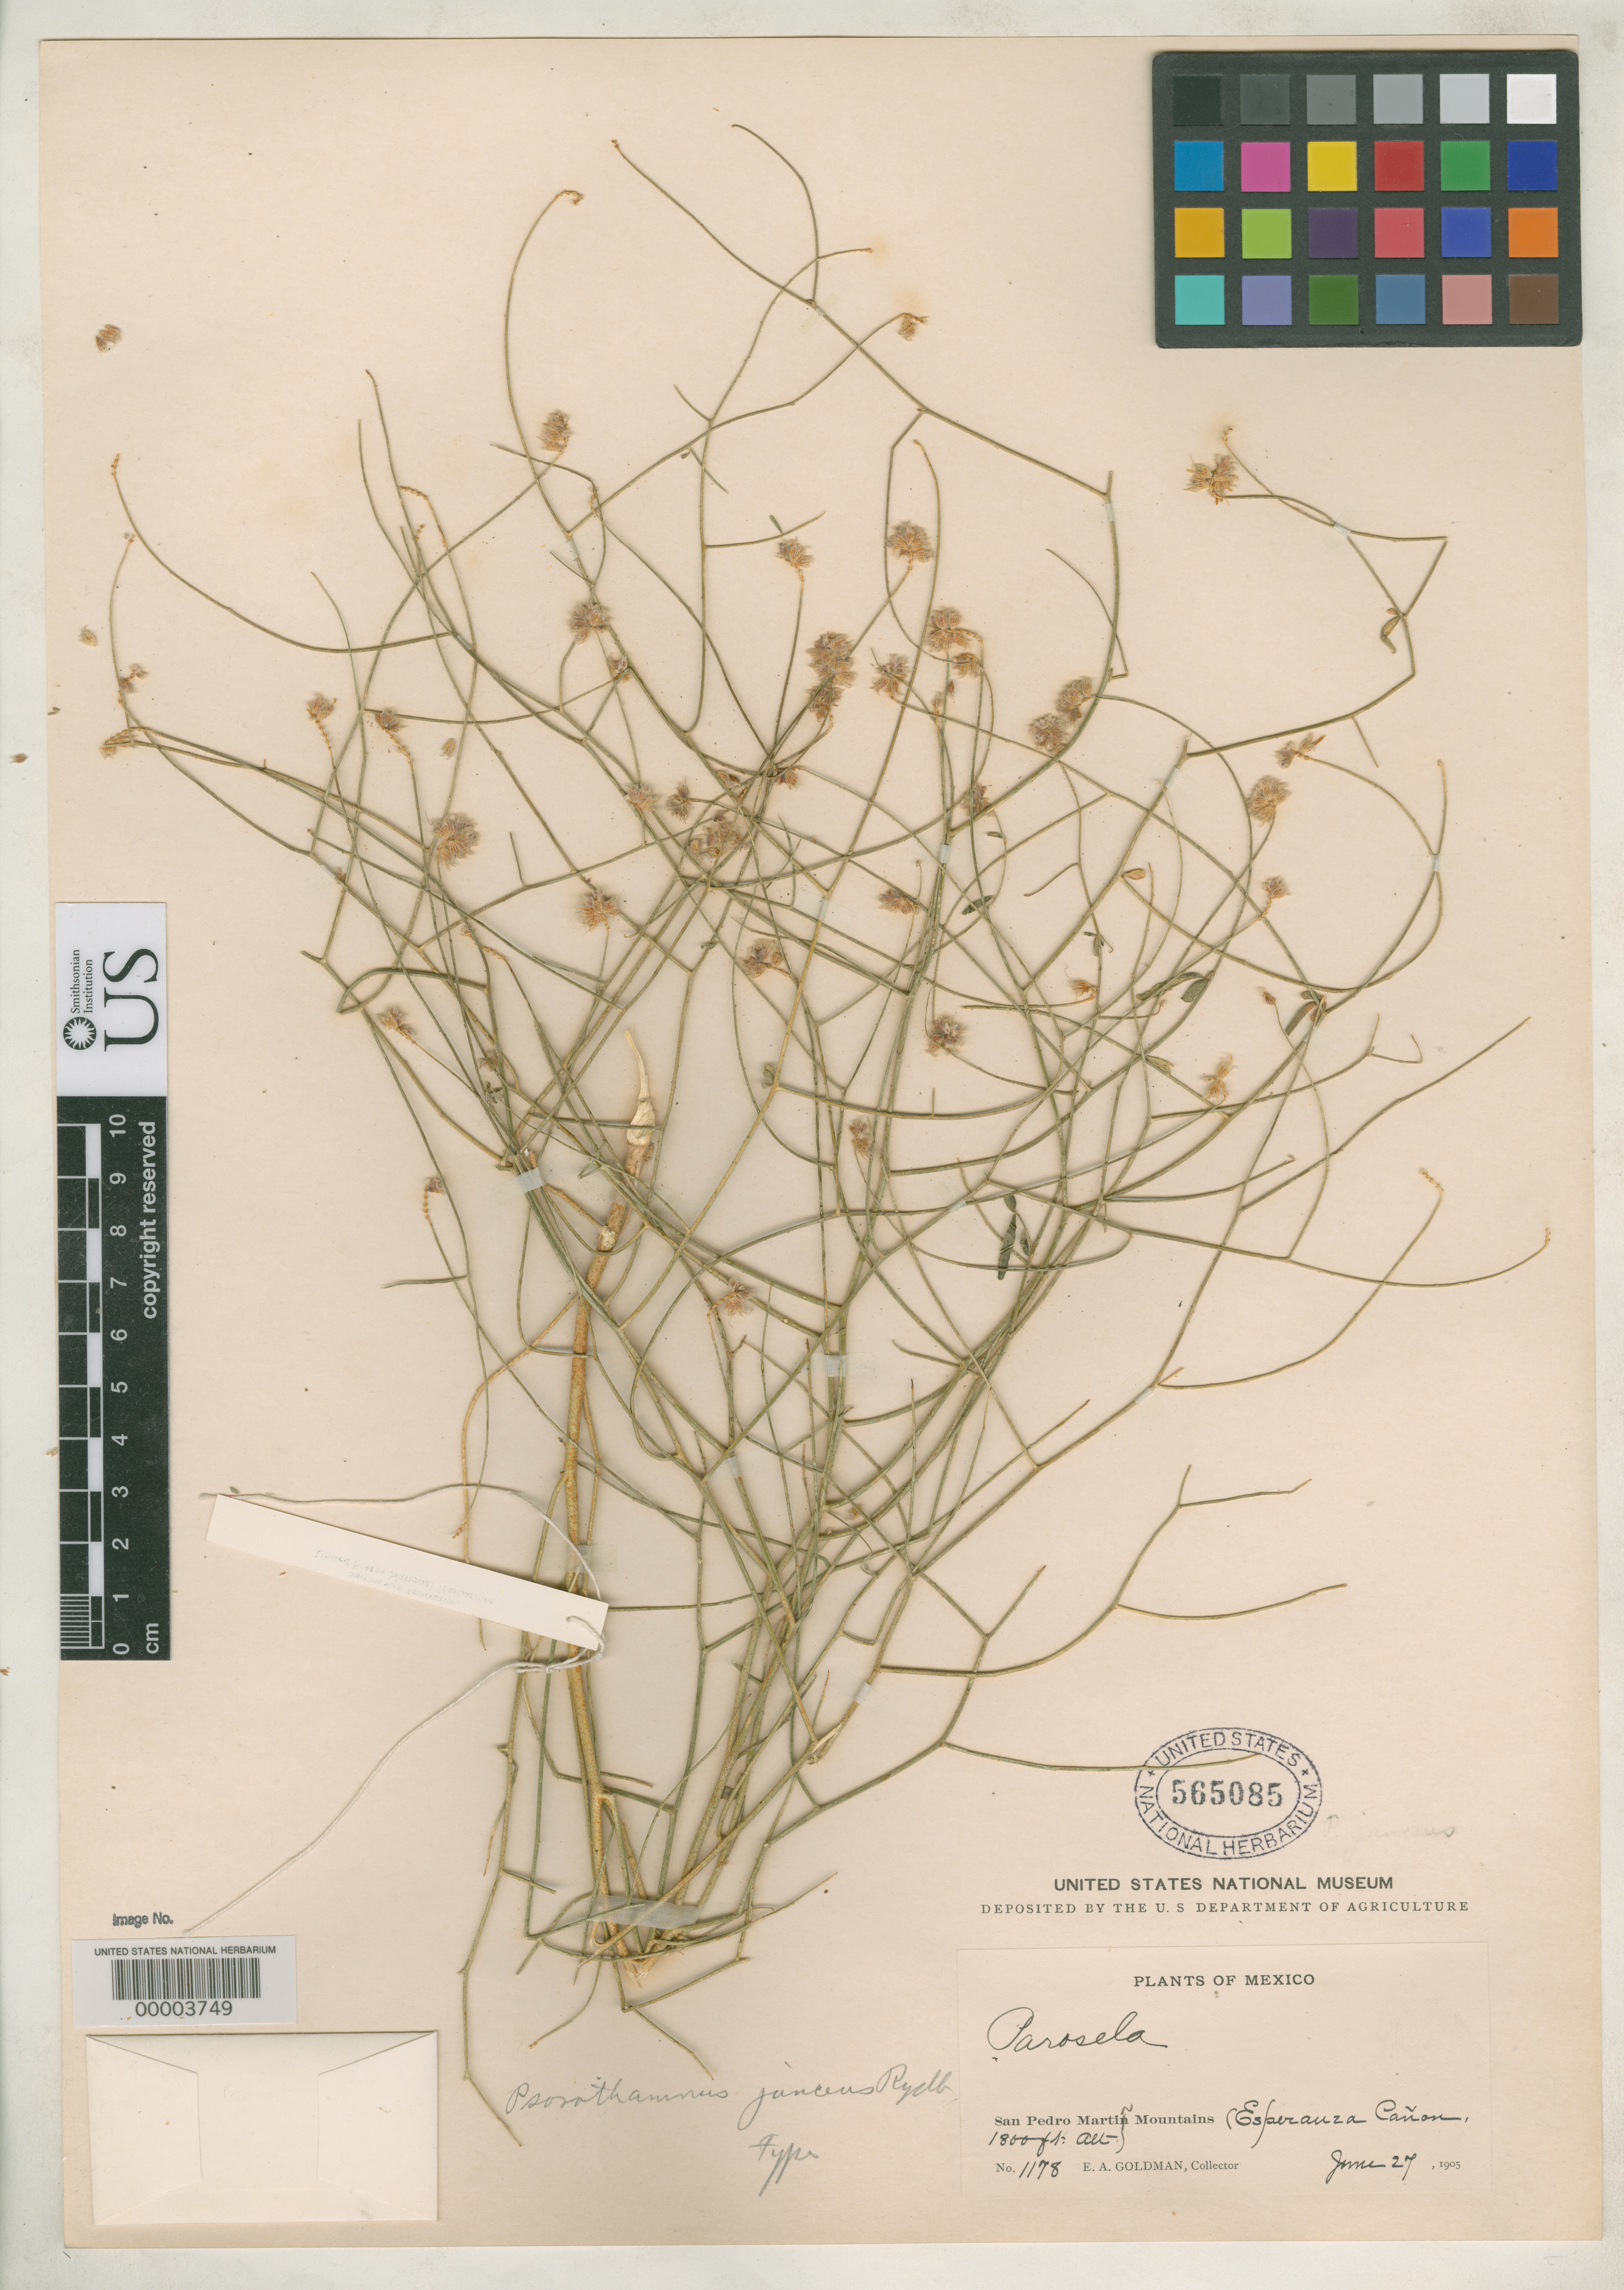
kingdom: Plantae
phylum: Tracheophyta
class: Magnoliopsida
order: Fabales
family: Fabaceae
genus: Psorothamnus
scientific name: Psorothamnus junceus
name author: Rydb.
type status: Holotype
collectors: E. A. Goldman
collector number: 1178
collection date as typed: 27 Jun 1905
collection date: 1905-06-27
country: Mexico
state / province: Baja California Norte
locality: Esperanza Canyon, San Pedro Martir Mts.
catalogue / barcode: US 565085